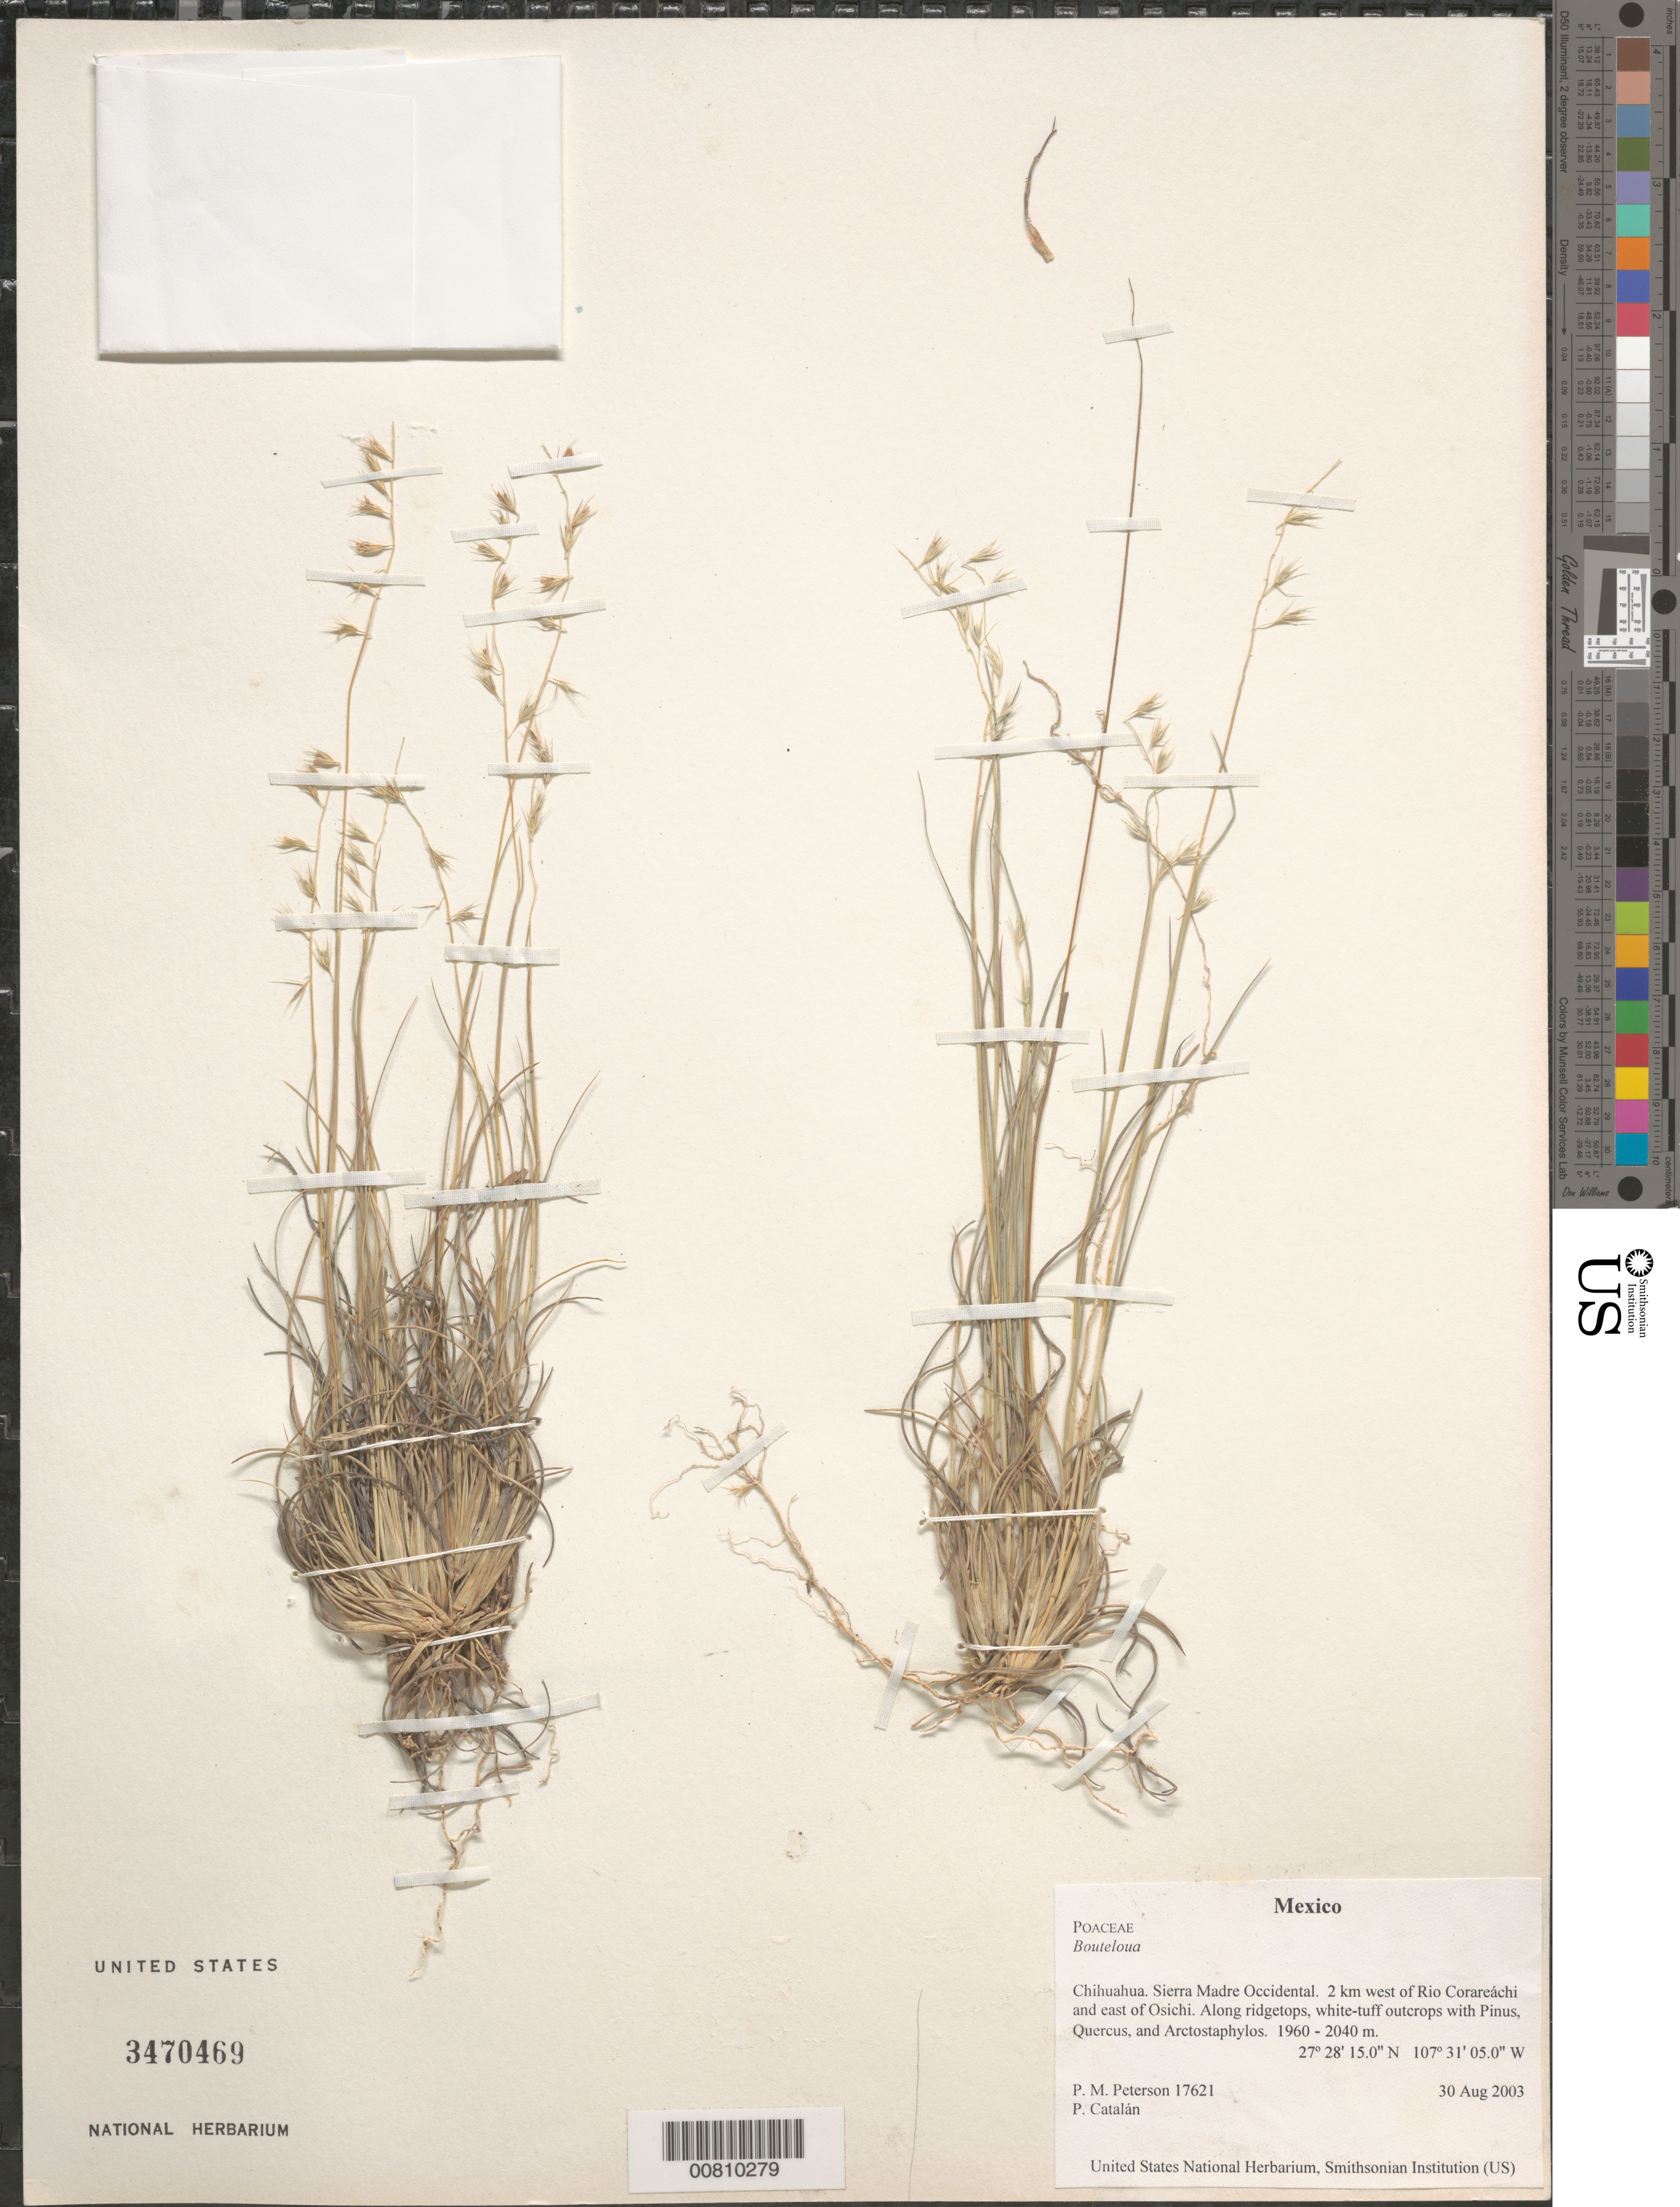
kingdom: Plantae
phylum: Tracheophyta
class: Liliopsida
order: Poales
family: Poaceae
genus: Bouteloua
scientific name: Bouteloua sp.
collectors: P. M. Peterson & P. Catalán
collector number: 17621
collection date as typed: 30 Aug 2003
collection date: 2003-08-30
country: Mexico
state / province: Chihuahua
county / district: Sierra Madre Occidental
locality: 2 km west of Rio Corareáchi and east of Osichi. Along ridgetops, white-tuff outcrops with Pinus, Quercus, and Arctostaphylos.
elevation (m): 1960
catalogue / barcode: US 3470469